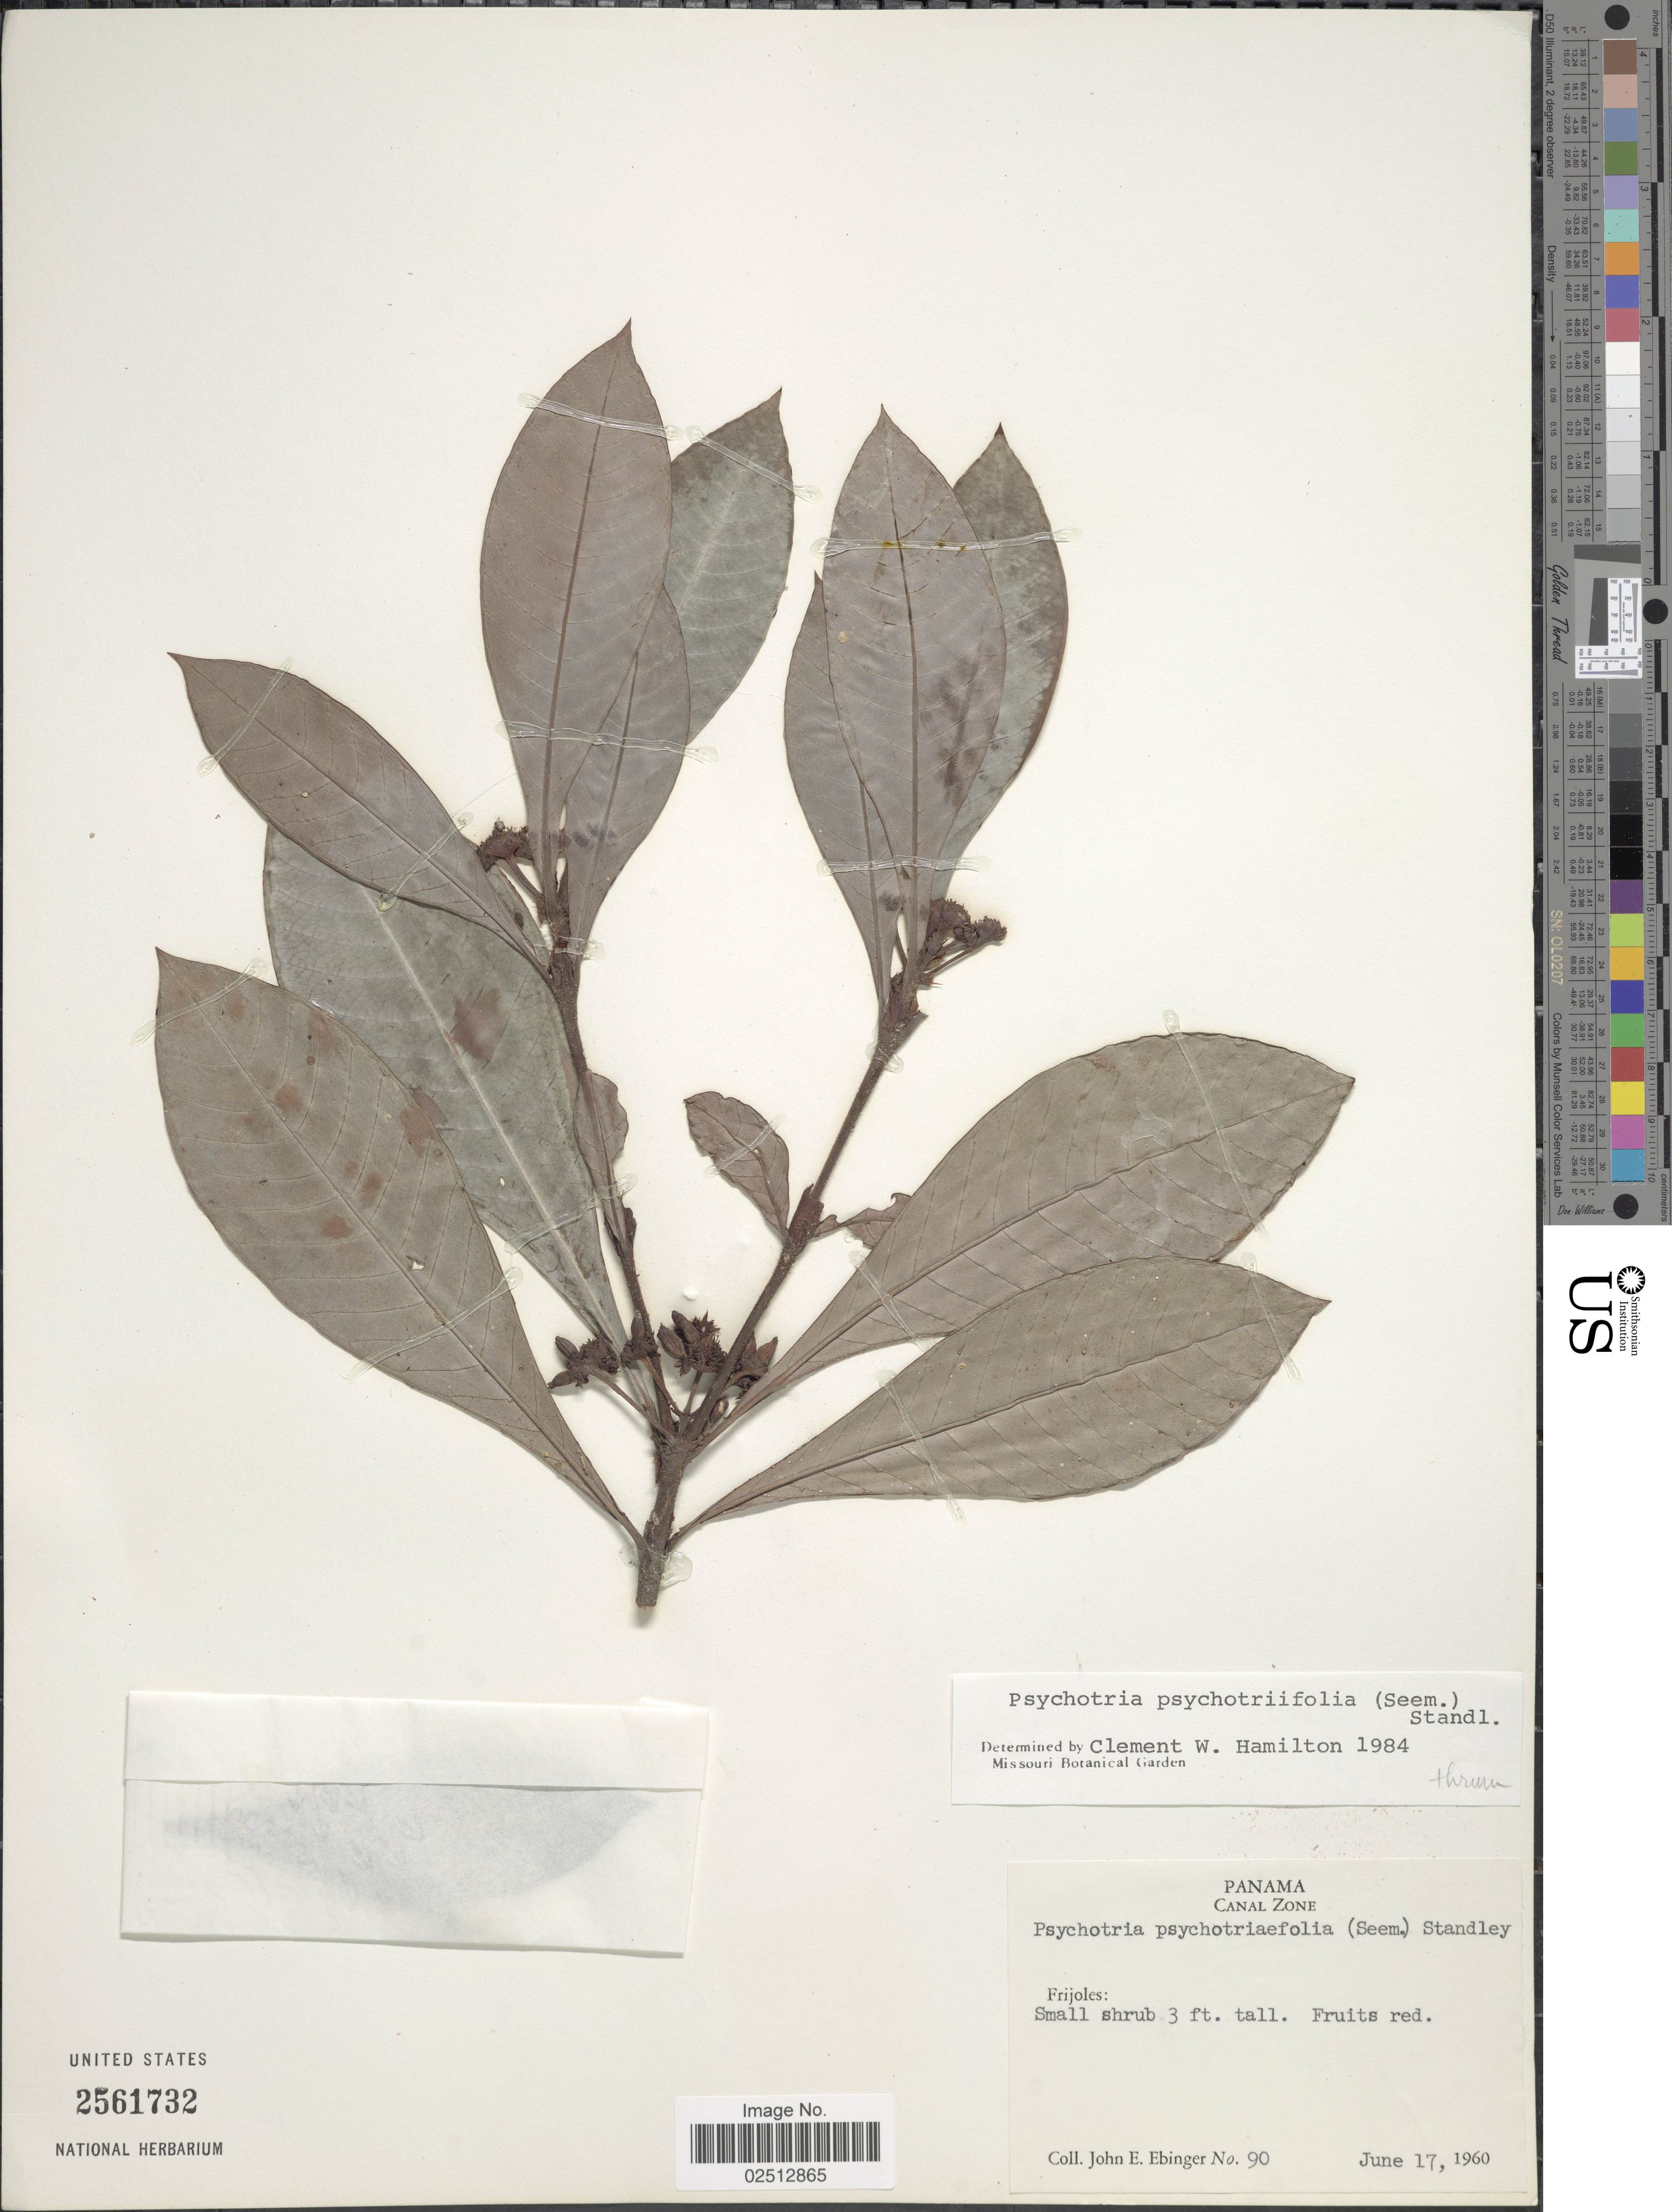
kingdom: Plantae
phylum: Tracheophyta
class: Magnoliopsida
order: Gentianales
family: Rubiaceae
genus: Psychotria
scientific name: Psychotria psychotriaefolia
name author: (Seem.) Standl.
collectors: J. Ebinger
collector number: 90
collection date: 1960-06-17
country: Panama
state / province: Colón / Panamá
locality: Canal Zone. Frijoles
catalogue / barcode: US 2561732